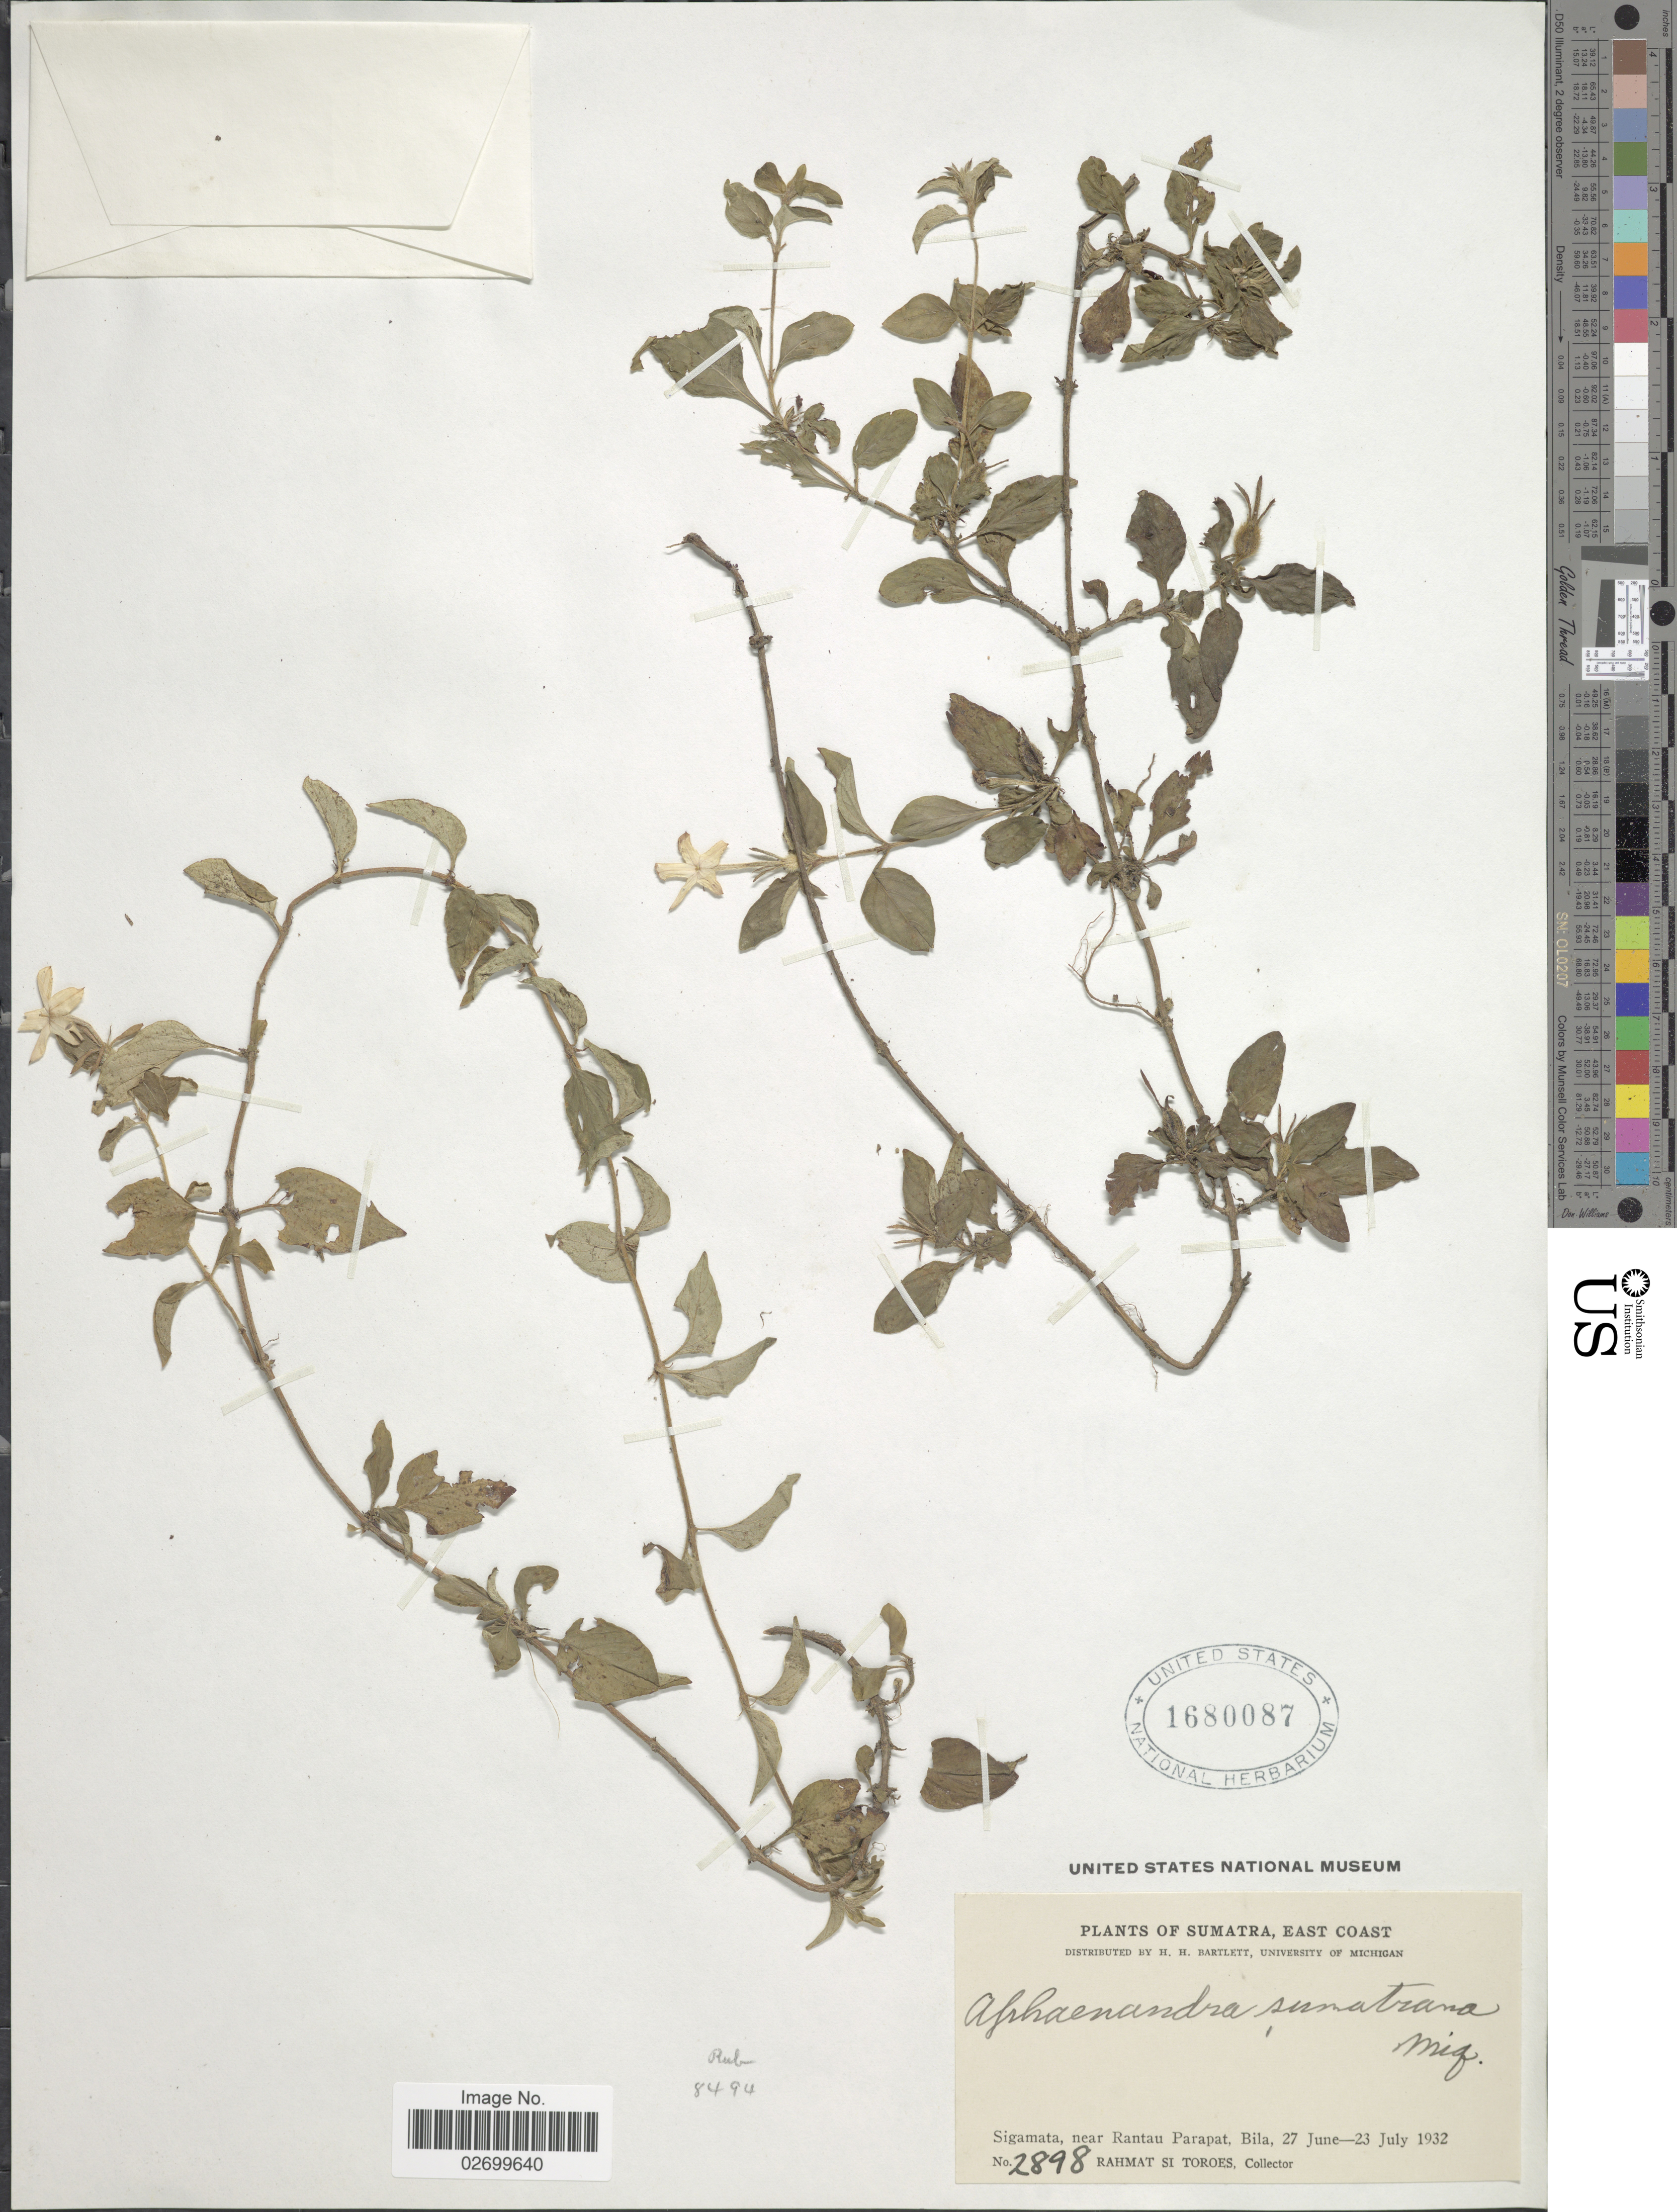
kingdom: Plantae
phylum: Tracheophyta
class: Magnoliopsida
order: Gentianales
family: Rubiaceae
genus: Aphaenandra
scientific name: Aphaenandra sumatrana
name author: Miq.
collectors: Rahmat Si Boeea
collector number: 2898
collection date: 1932-06-27/1932-07-23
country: Indonesia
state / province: Sumatra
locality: East Coast, Sigamata, near Rantau Parapat, Bila.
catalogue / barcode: US 1680087